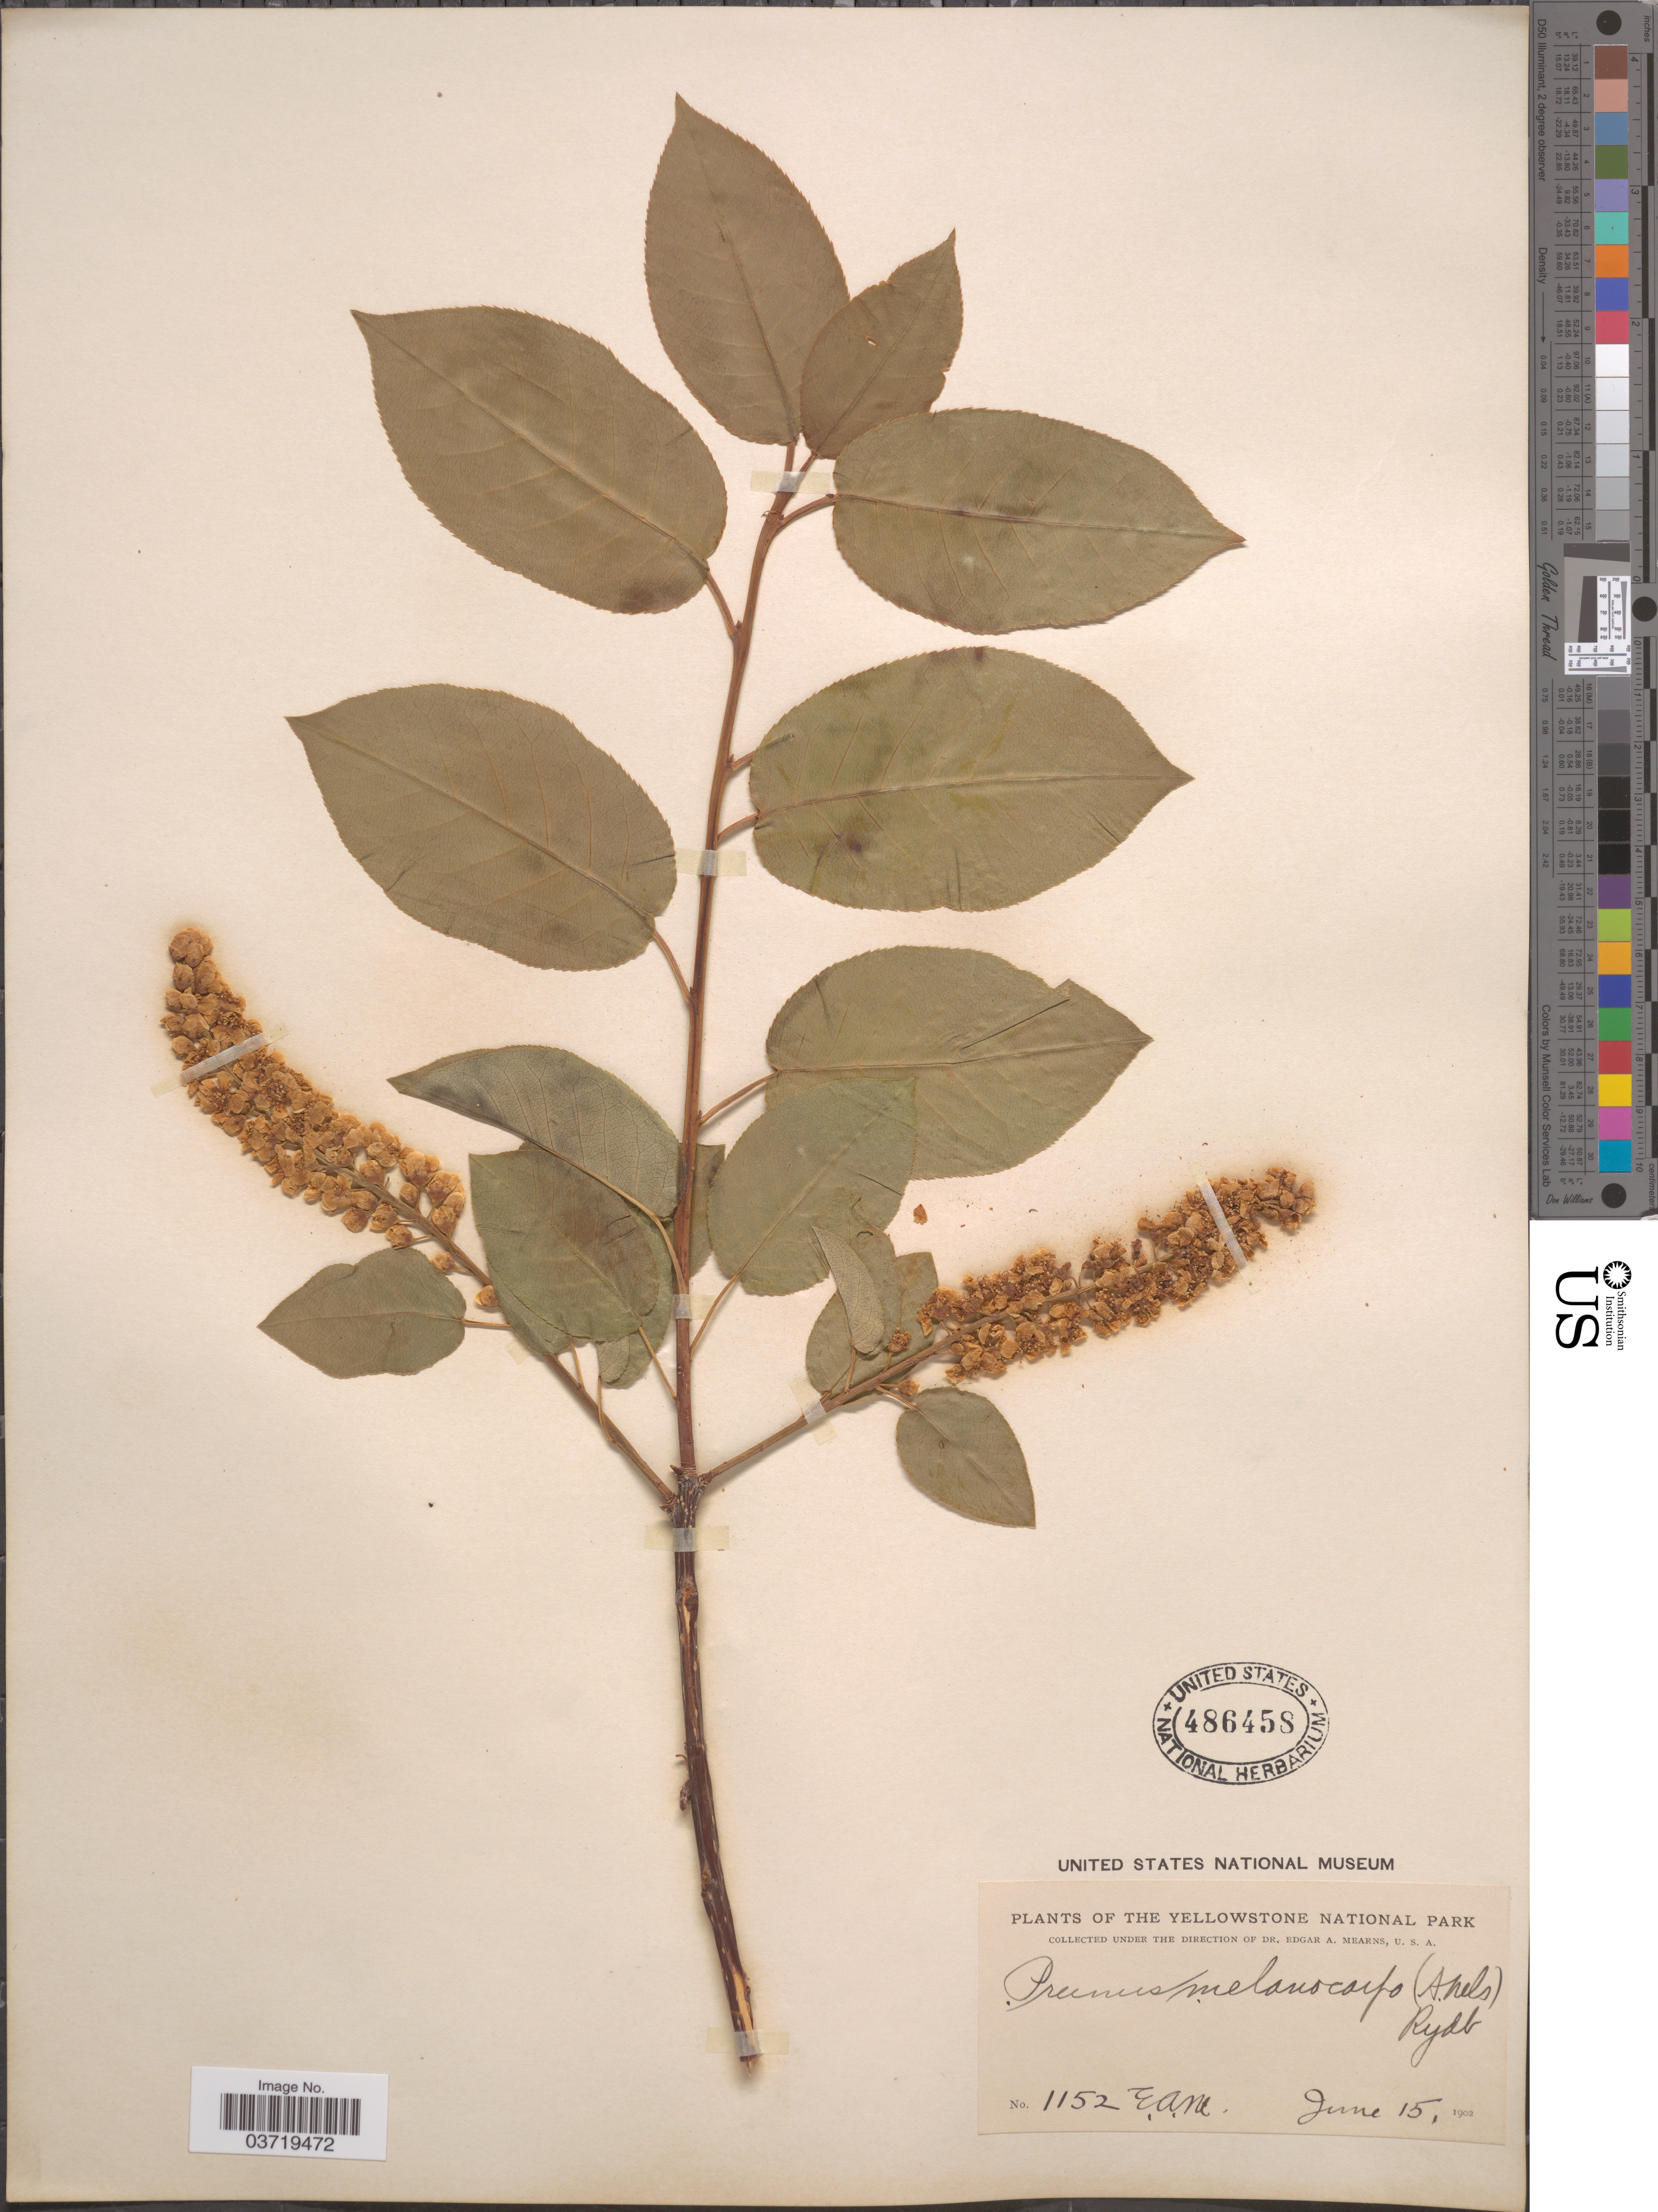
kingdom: Plantae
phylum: Tracheophyta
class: Magnoliopsida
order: Rosales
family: Rosaceae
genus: Prunus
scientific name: Prunus virginiana var. demissa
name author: (Nutt.) Torr.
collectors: E. A. Mearns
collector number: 1152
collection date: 1902-06-15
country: United States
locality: The Yellowstone National Park.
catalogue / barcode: US 486458